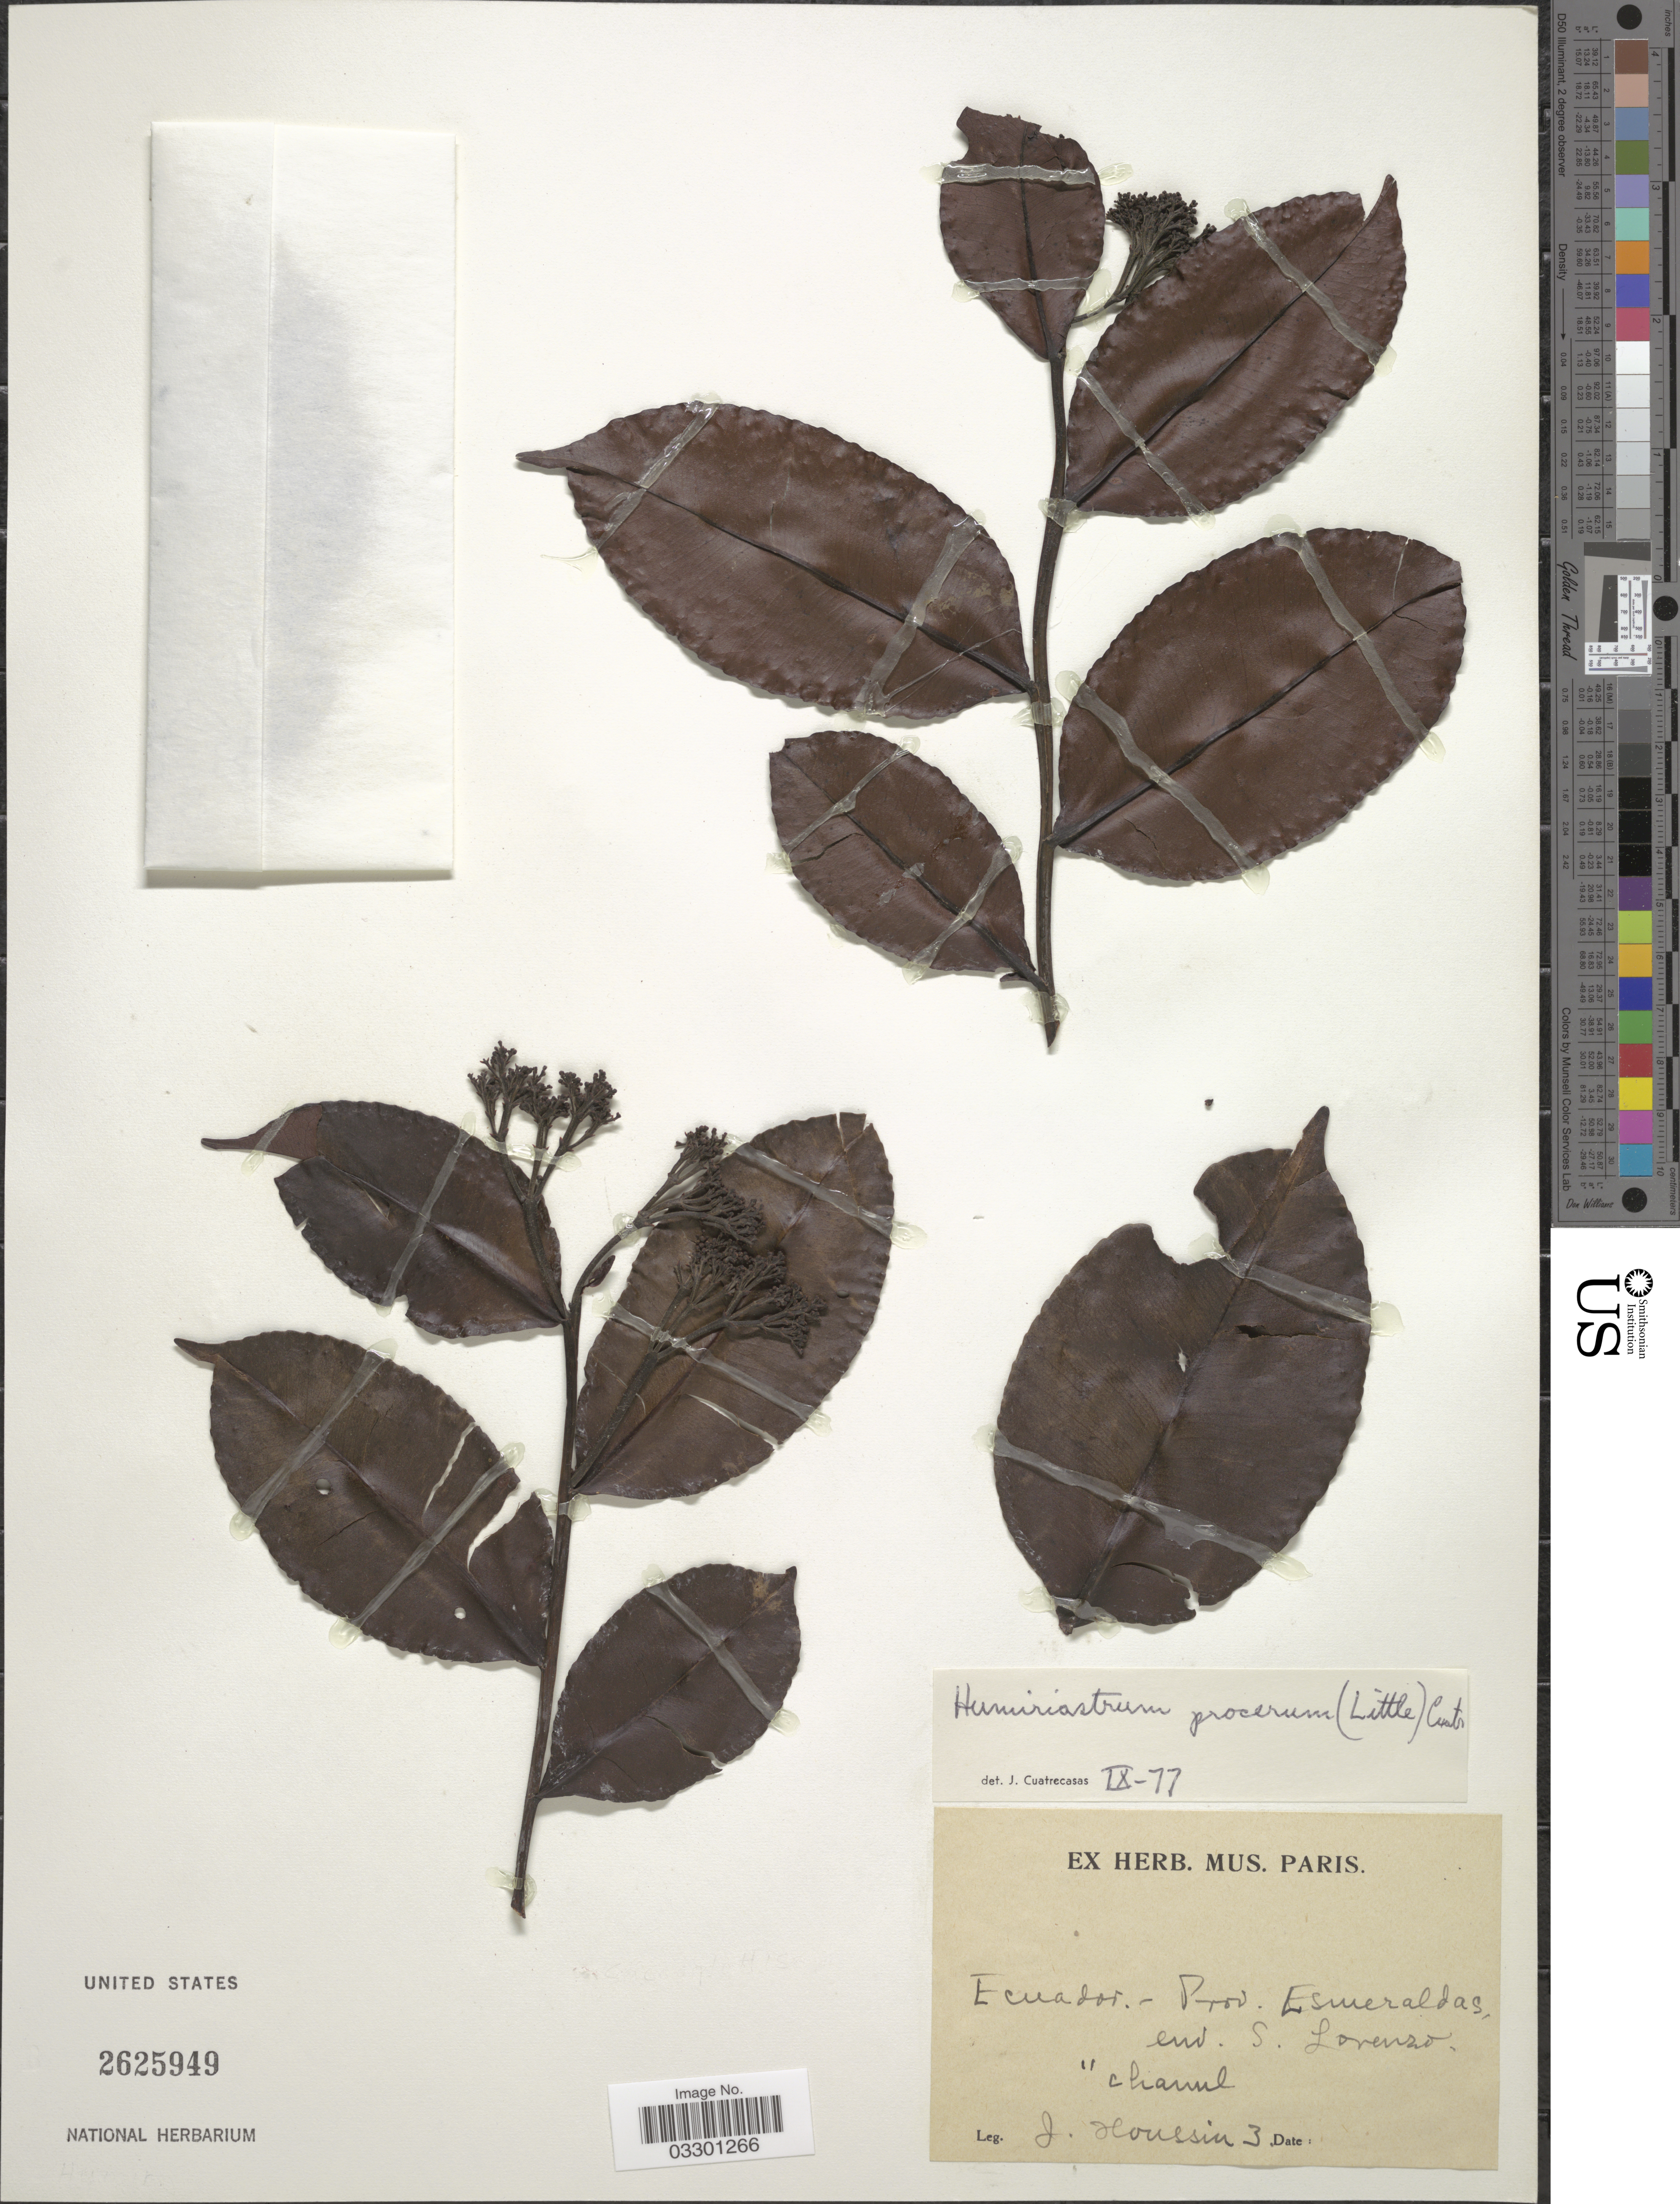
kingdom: Plantae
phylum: Tracheophyta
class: Magnoliopsida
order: Malpighiales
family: Humiriaceae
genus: Humiriastrum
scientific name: Humiriastrum procerum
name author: (Little) Cuatrec.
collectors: J. Houssin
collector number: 3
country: Ecuador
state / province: Esmeraldas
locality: Env. S. Lorenzo.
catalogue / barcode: US 2625949